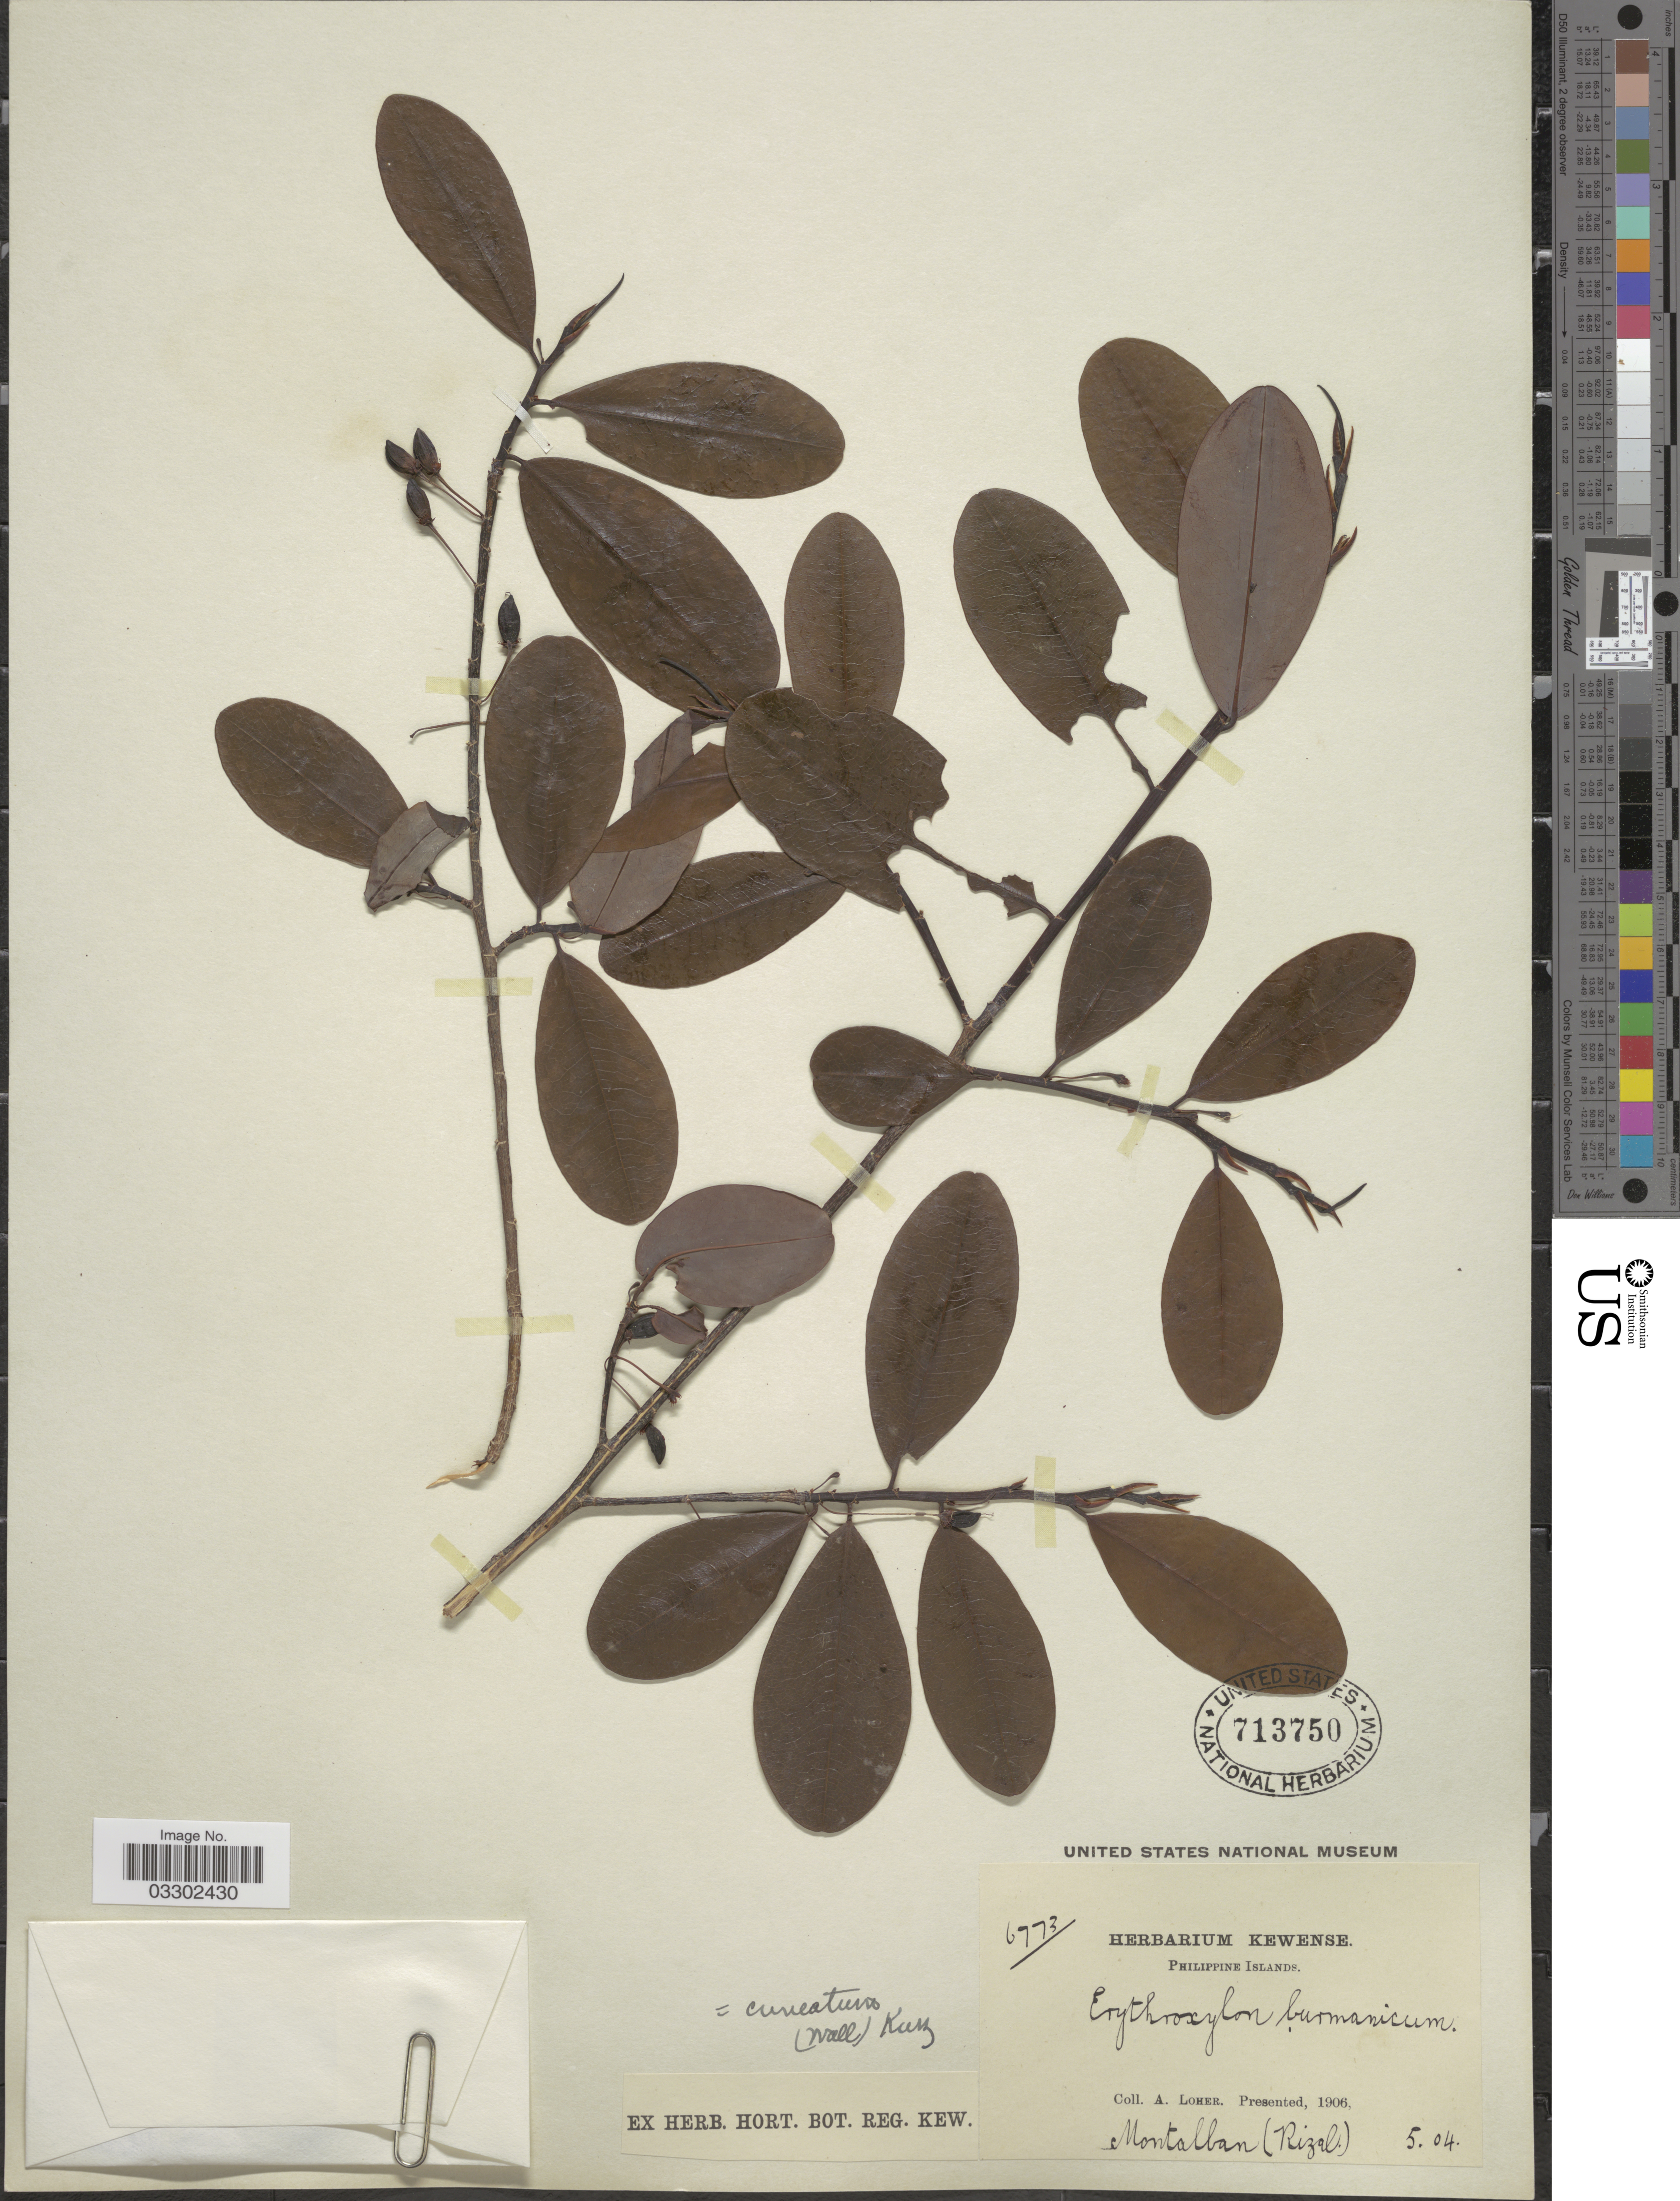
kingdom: Plantae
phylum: Tracheophyta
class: Magnoliopsida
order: Malpighiales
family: Erythroxylaceae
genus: Erythroxylum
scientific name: Erythroxylum cuneatum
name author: (Miq.) Kurz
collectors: A. Loher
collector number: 6773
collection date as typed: Transcribed d/m/y: /5/4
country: Philippines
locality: Montalban (Rizal).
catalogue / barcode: US 713750